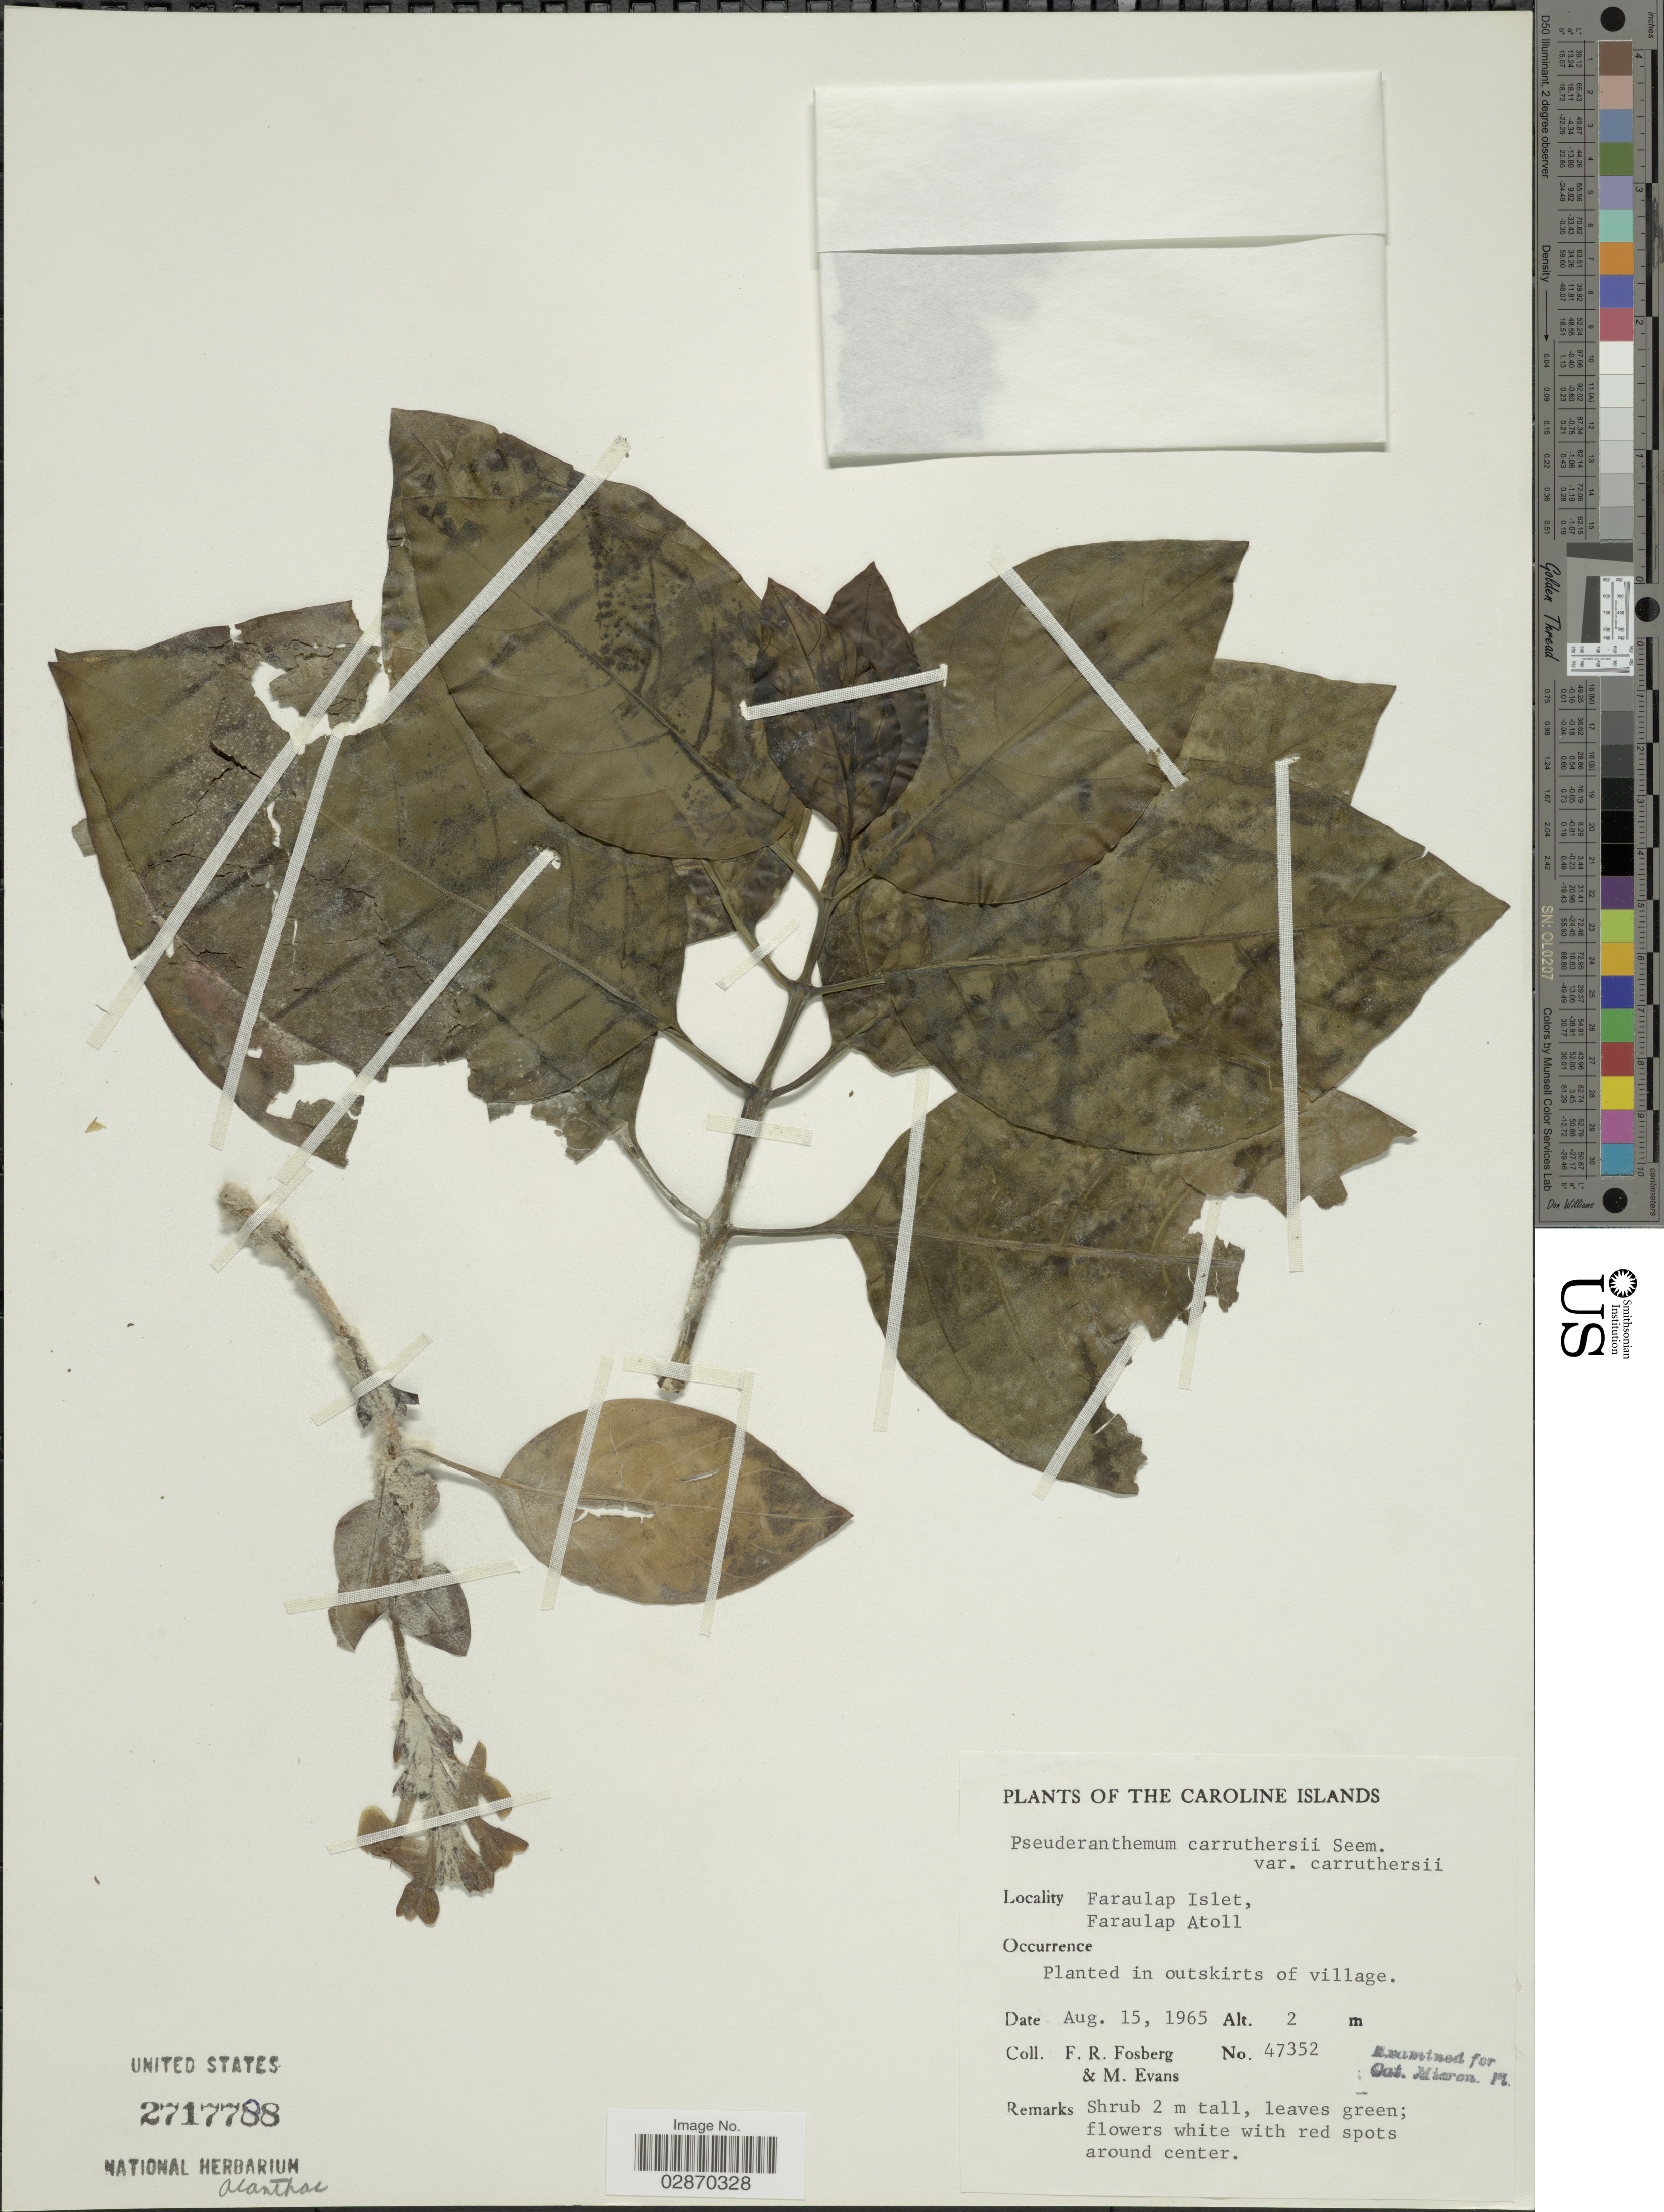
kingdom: Plantae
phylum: Tracheophyta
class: Magnoliopsida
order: Lamiales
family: Acanthaceae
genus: Pseuderanthemum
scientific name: Pseuderanthemum carruthersii var. carruthersii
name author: (Seem.) Guillaumin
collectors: F. R. Fosberg & M. Evans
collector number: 47352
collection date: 1965-08-15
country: Micronesia, Federated States of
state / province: Yap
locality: Caroline Islands. Faraulap Islet, Faraulap Atoll.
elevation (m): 2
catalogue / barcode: US 2717788